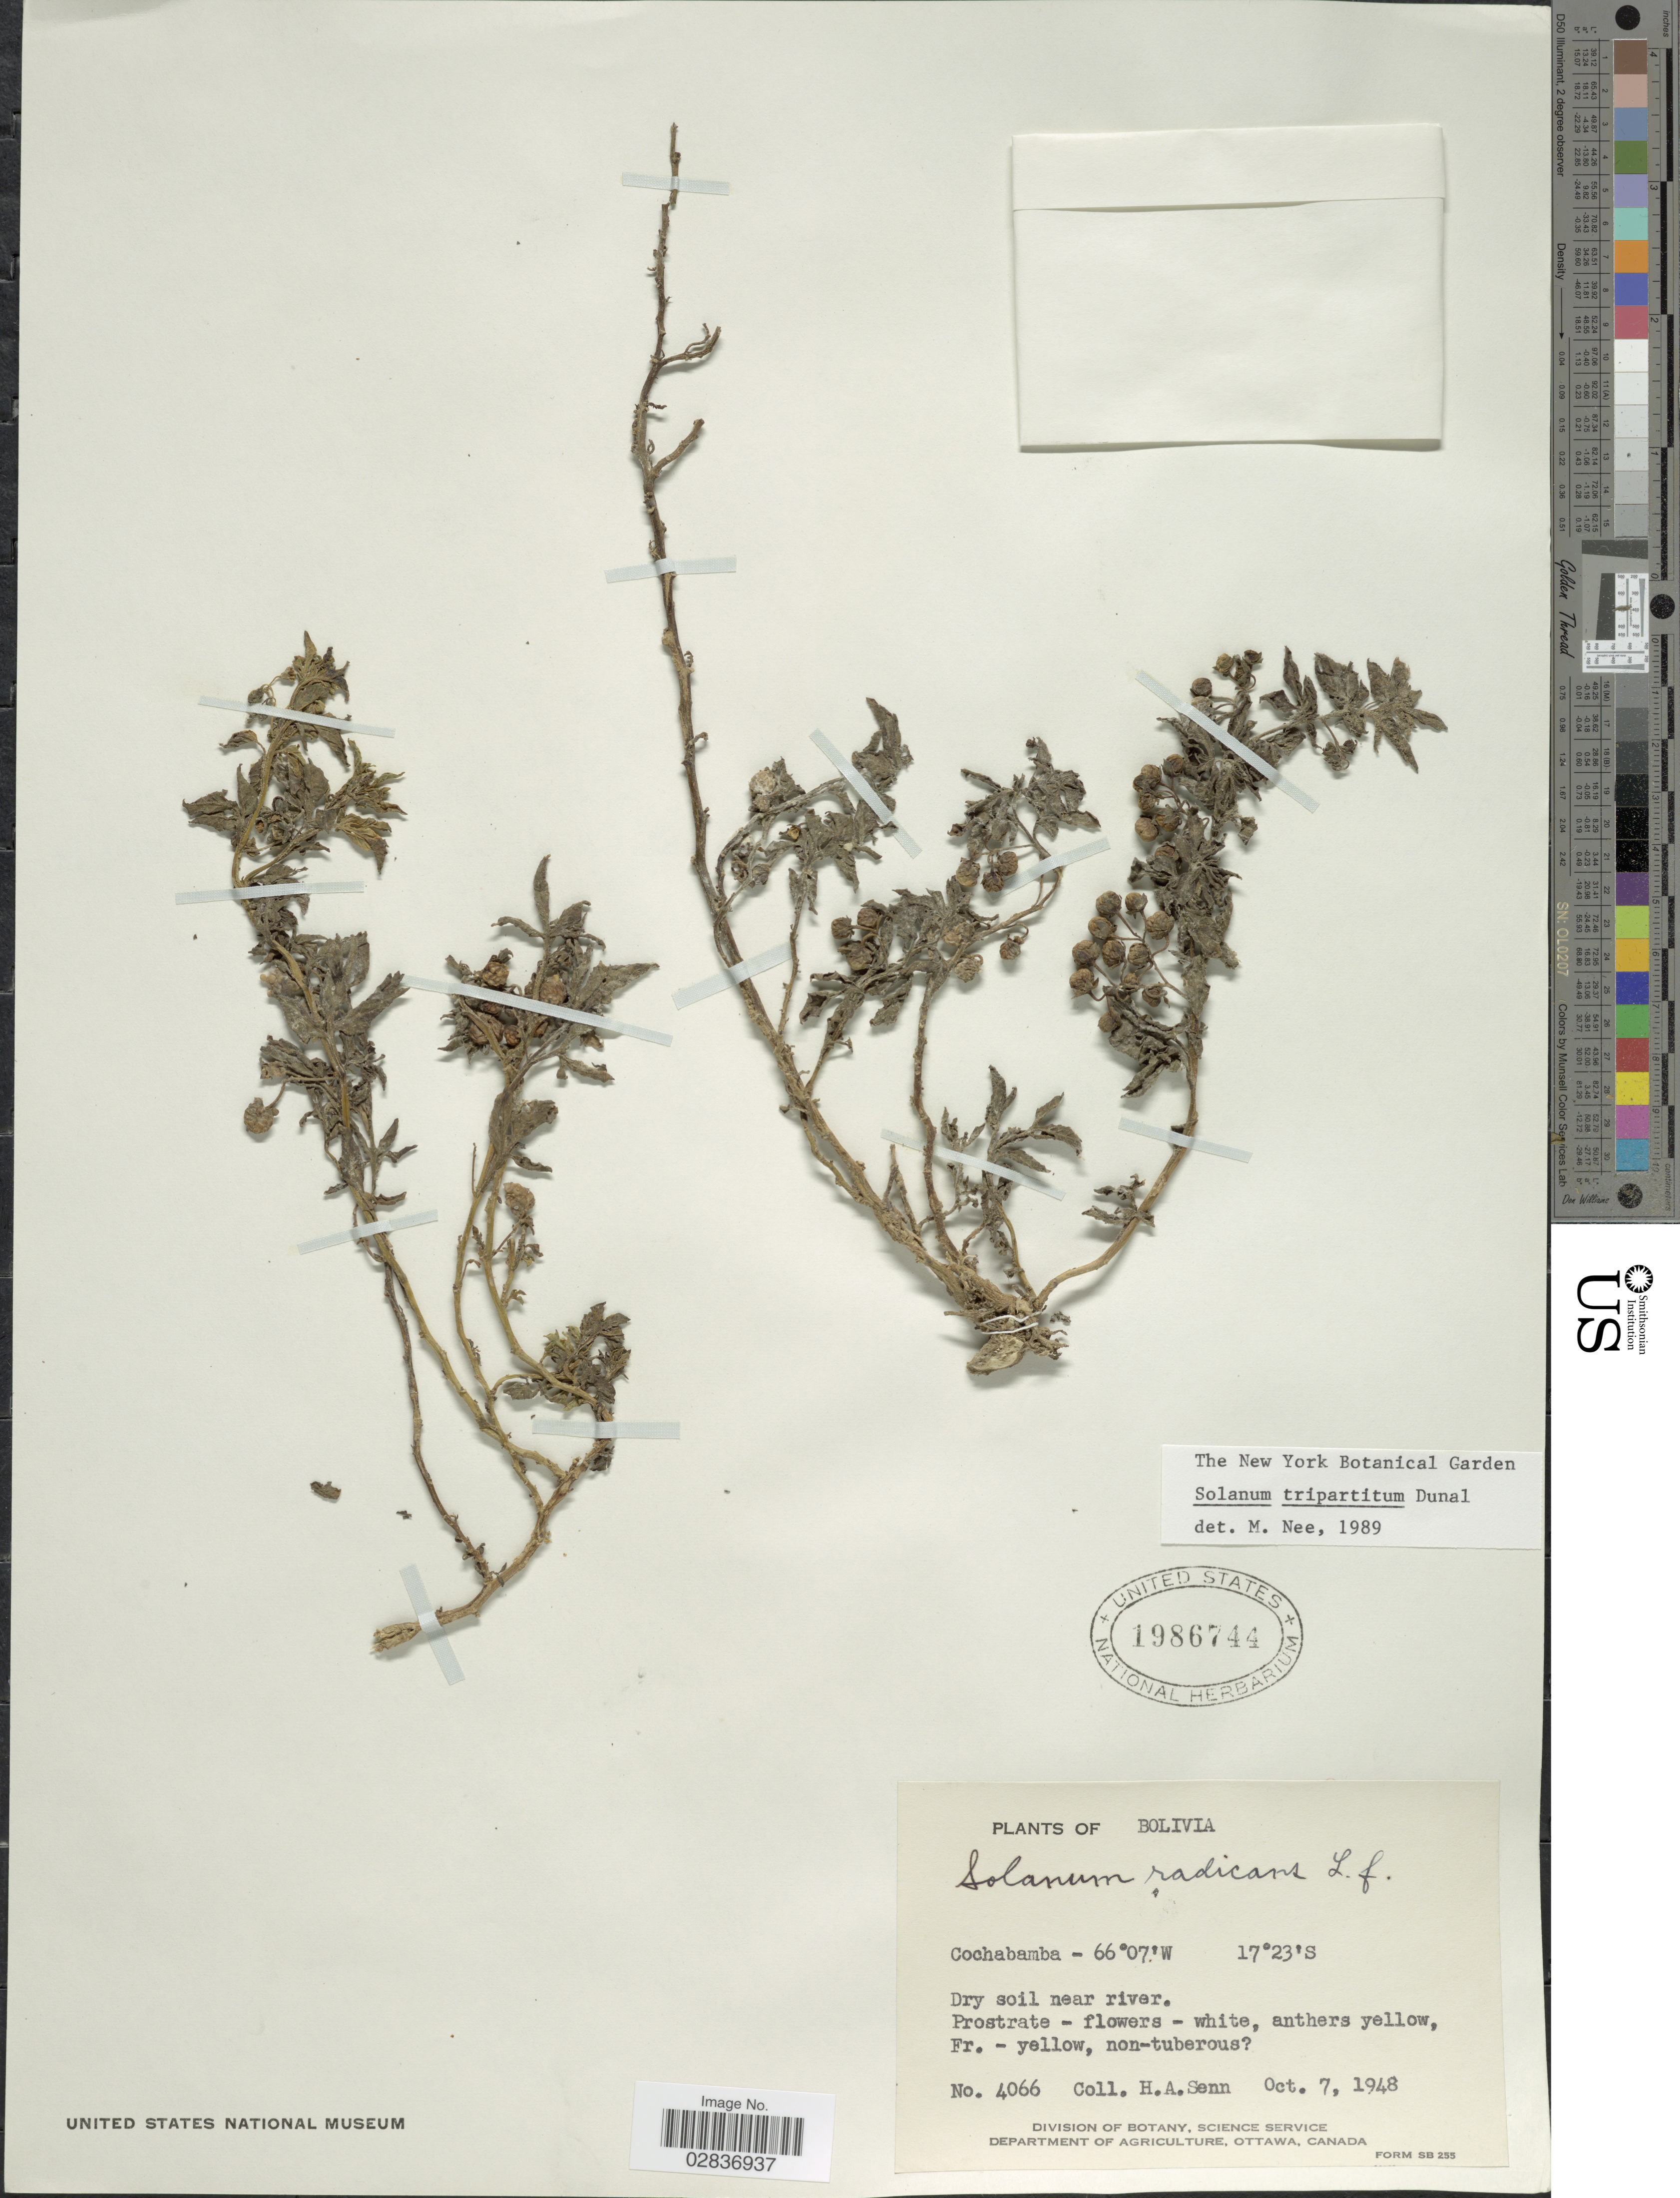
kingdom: Plantae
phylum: Tracheophyta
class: Magnoliopsida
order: Solanales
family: Solanaceae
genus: Solanum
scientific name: Solanum tripartitum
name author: Dunal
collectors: H. Senn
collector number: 4066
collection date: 1948-10-07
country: Bolivia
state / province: Cochabamba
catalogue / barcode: US 1986744